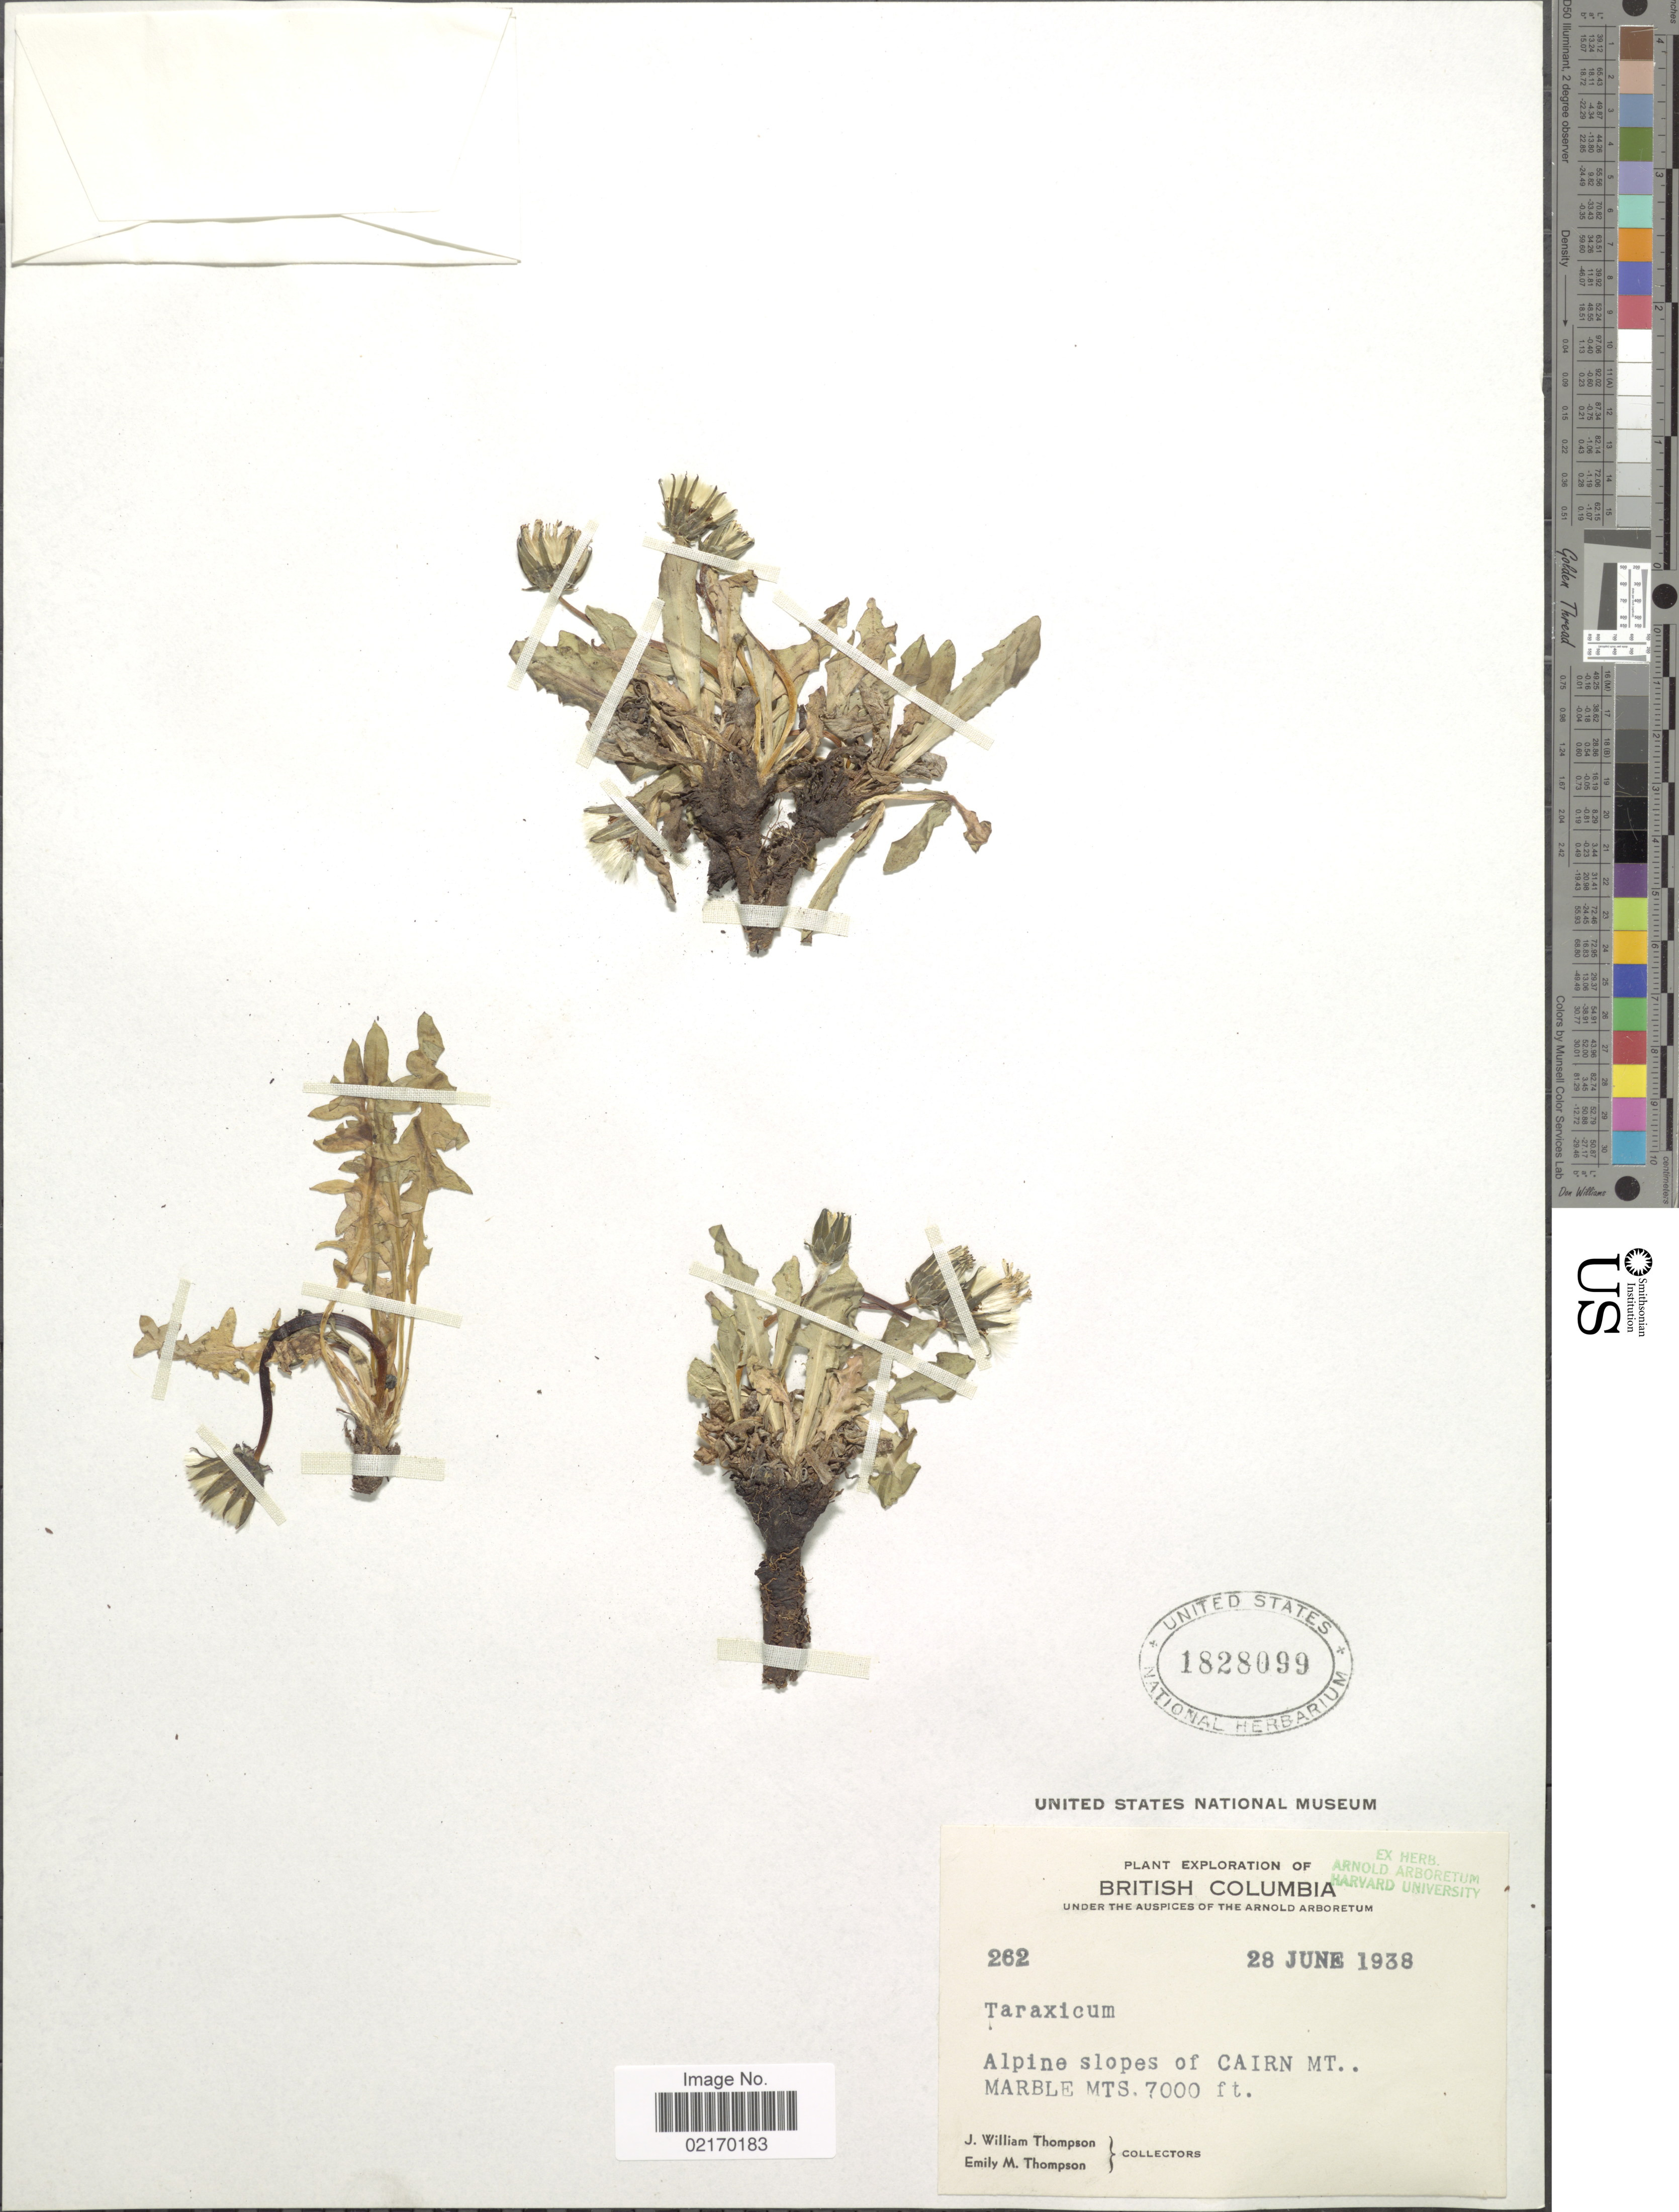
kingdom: Plantae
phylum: Tracheophyta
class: Magnoliopsida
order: Asterales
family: Asteraceae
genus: Taraxacum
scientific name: Taraxacum sp.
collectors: J. W. Thompson & E. M. Thompson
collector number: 262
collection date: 1938-06-28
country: Canada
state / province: British Columbia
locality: Alpine slopes of Cairn Mt., Marble Mts.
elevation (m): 2134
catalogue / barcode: US 1828099